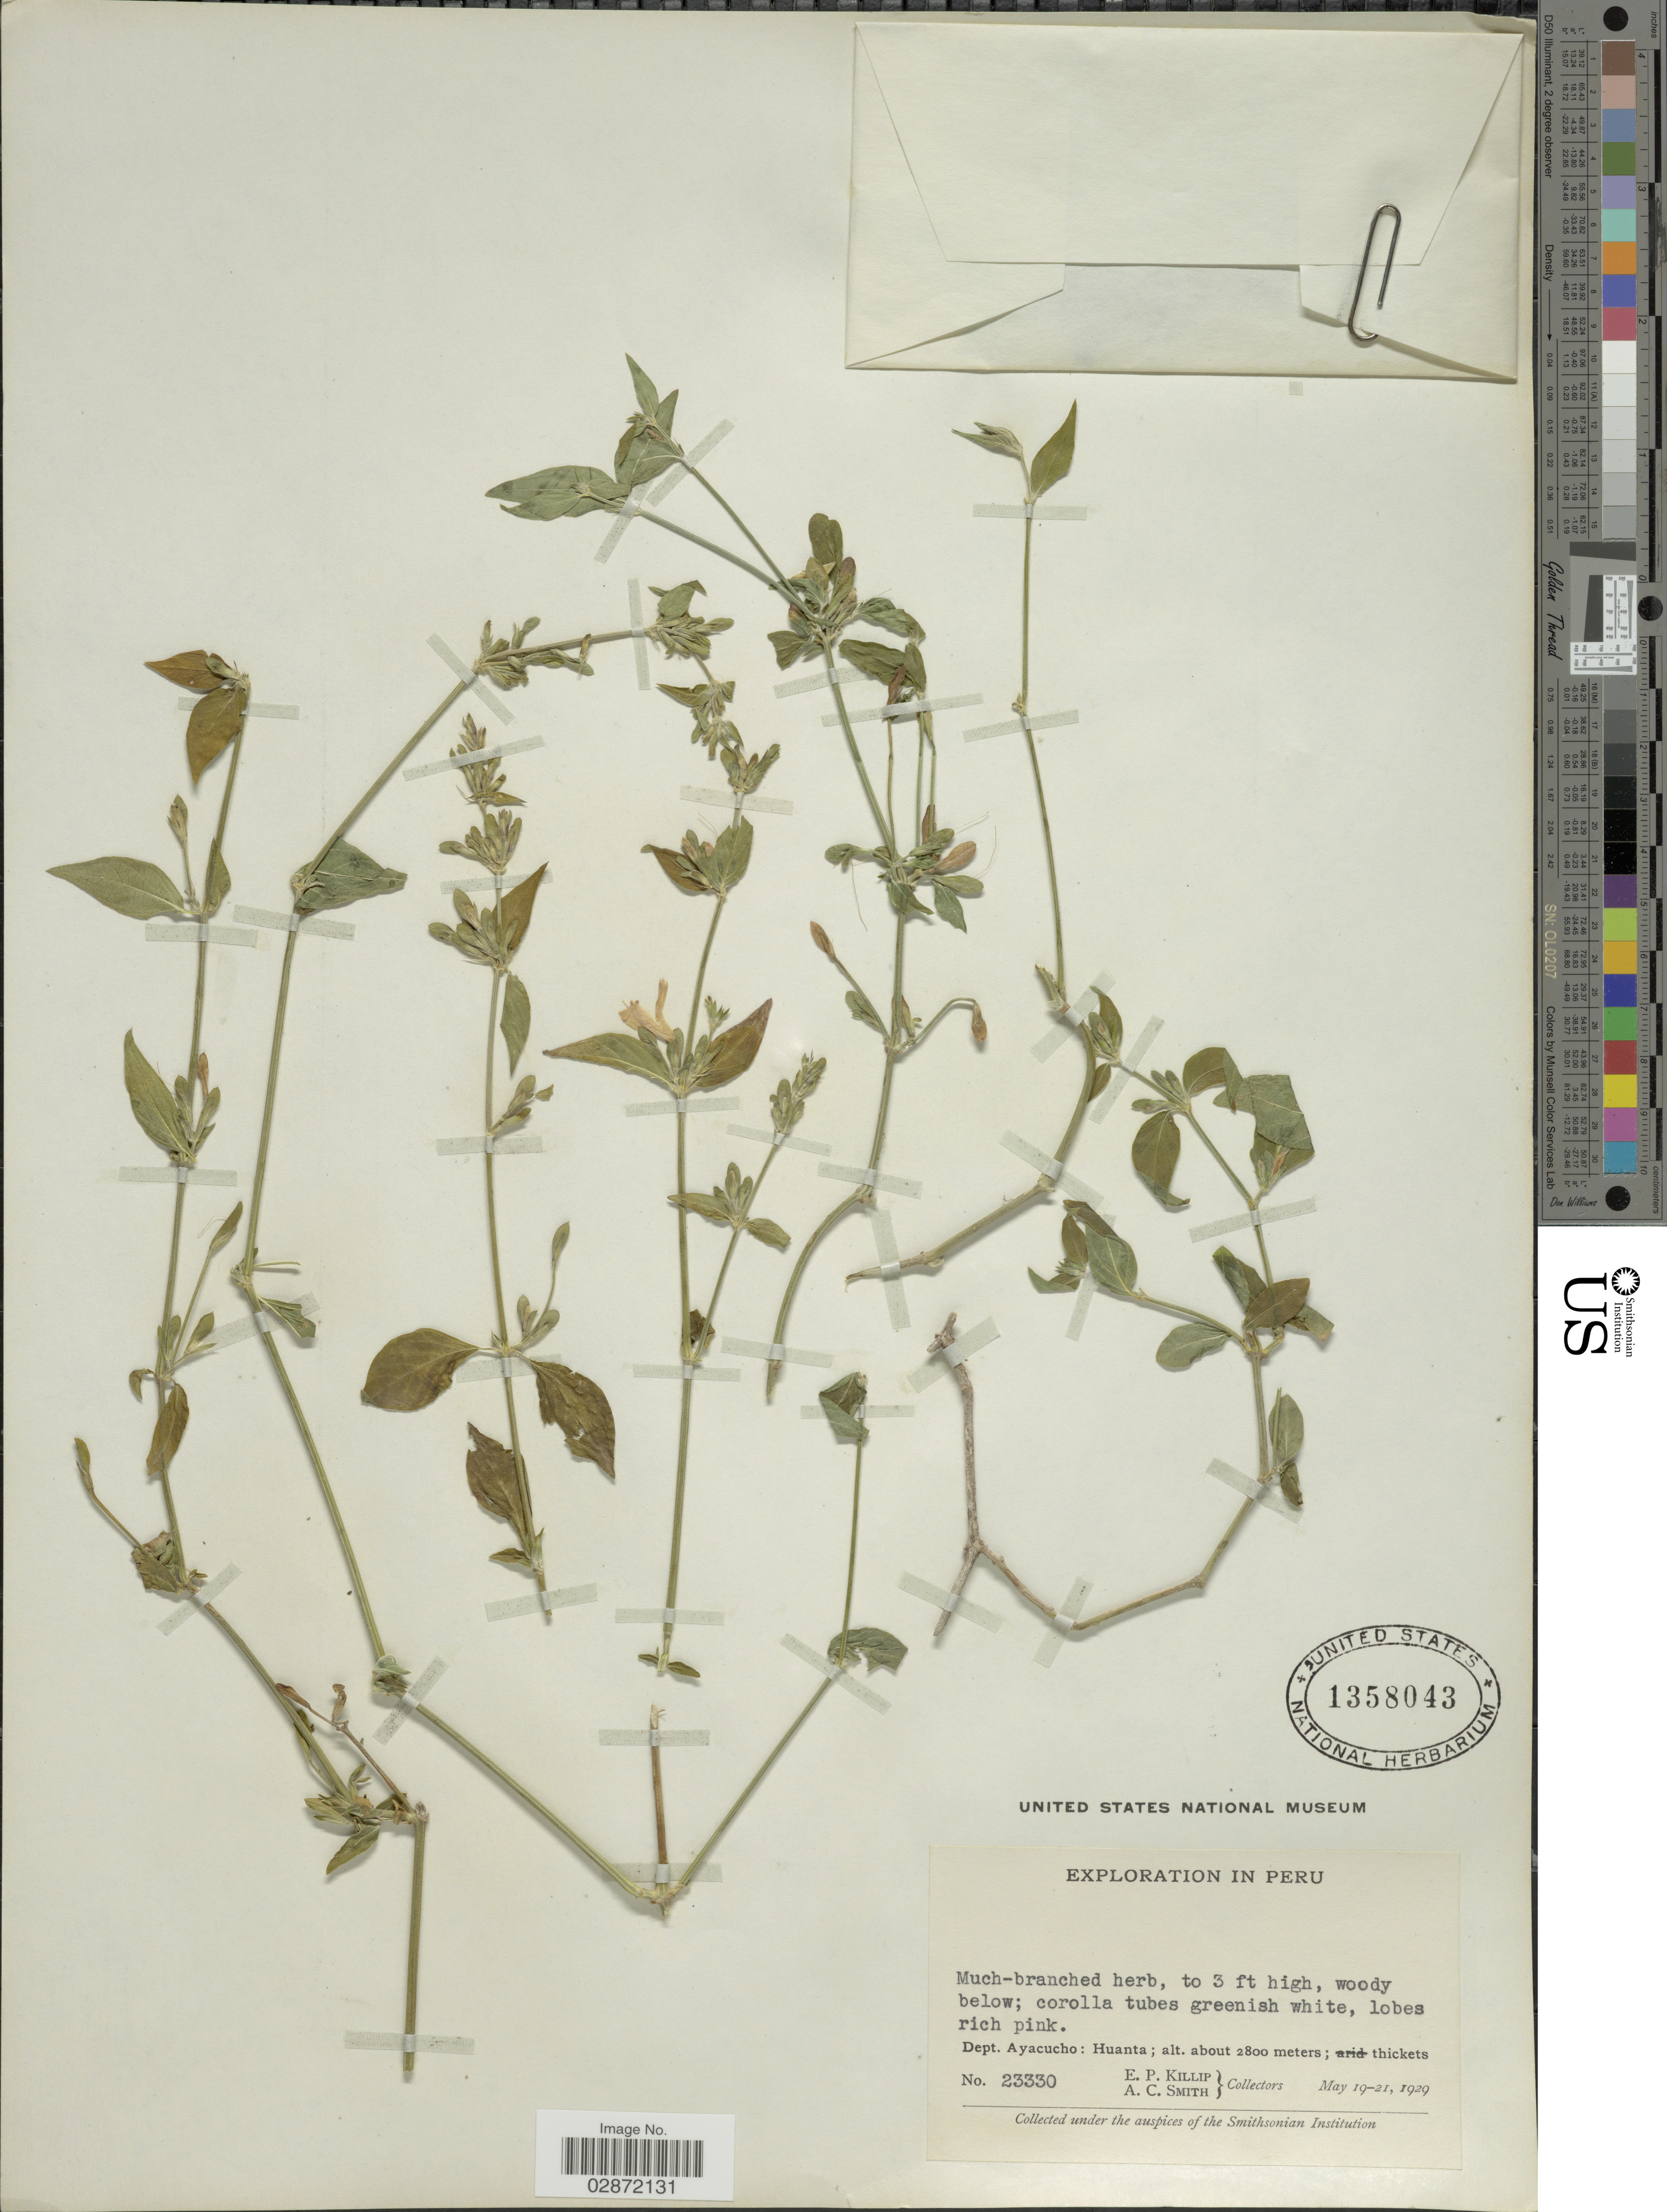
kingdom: Plantae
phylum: Tracheophyta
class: Magnoliopsida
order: Lamiales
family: Acanthaceae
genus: Dicliptera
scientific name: Dicliptera porphyrea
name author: Lindau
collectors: E. P. Killip & A. C. Smith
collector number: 23330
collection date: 1929-05-19/1929-05-21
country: Peru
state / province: Ayacucho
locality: Dept. Ayacucho: Huanta.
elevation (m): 2800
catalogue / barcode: US 1358043